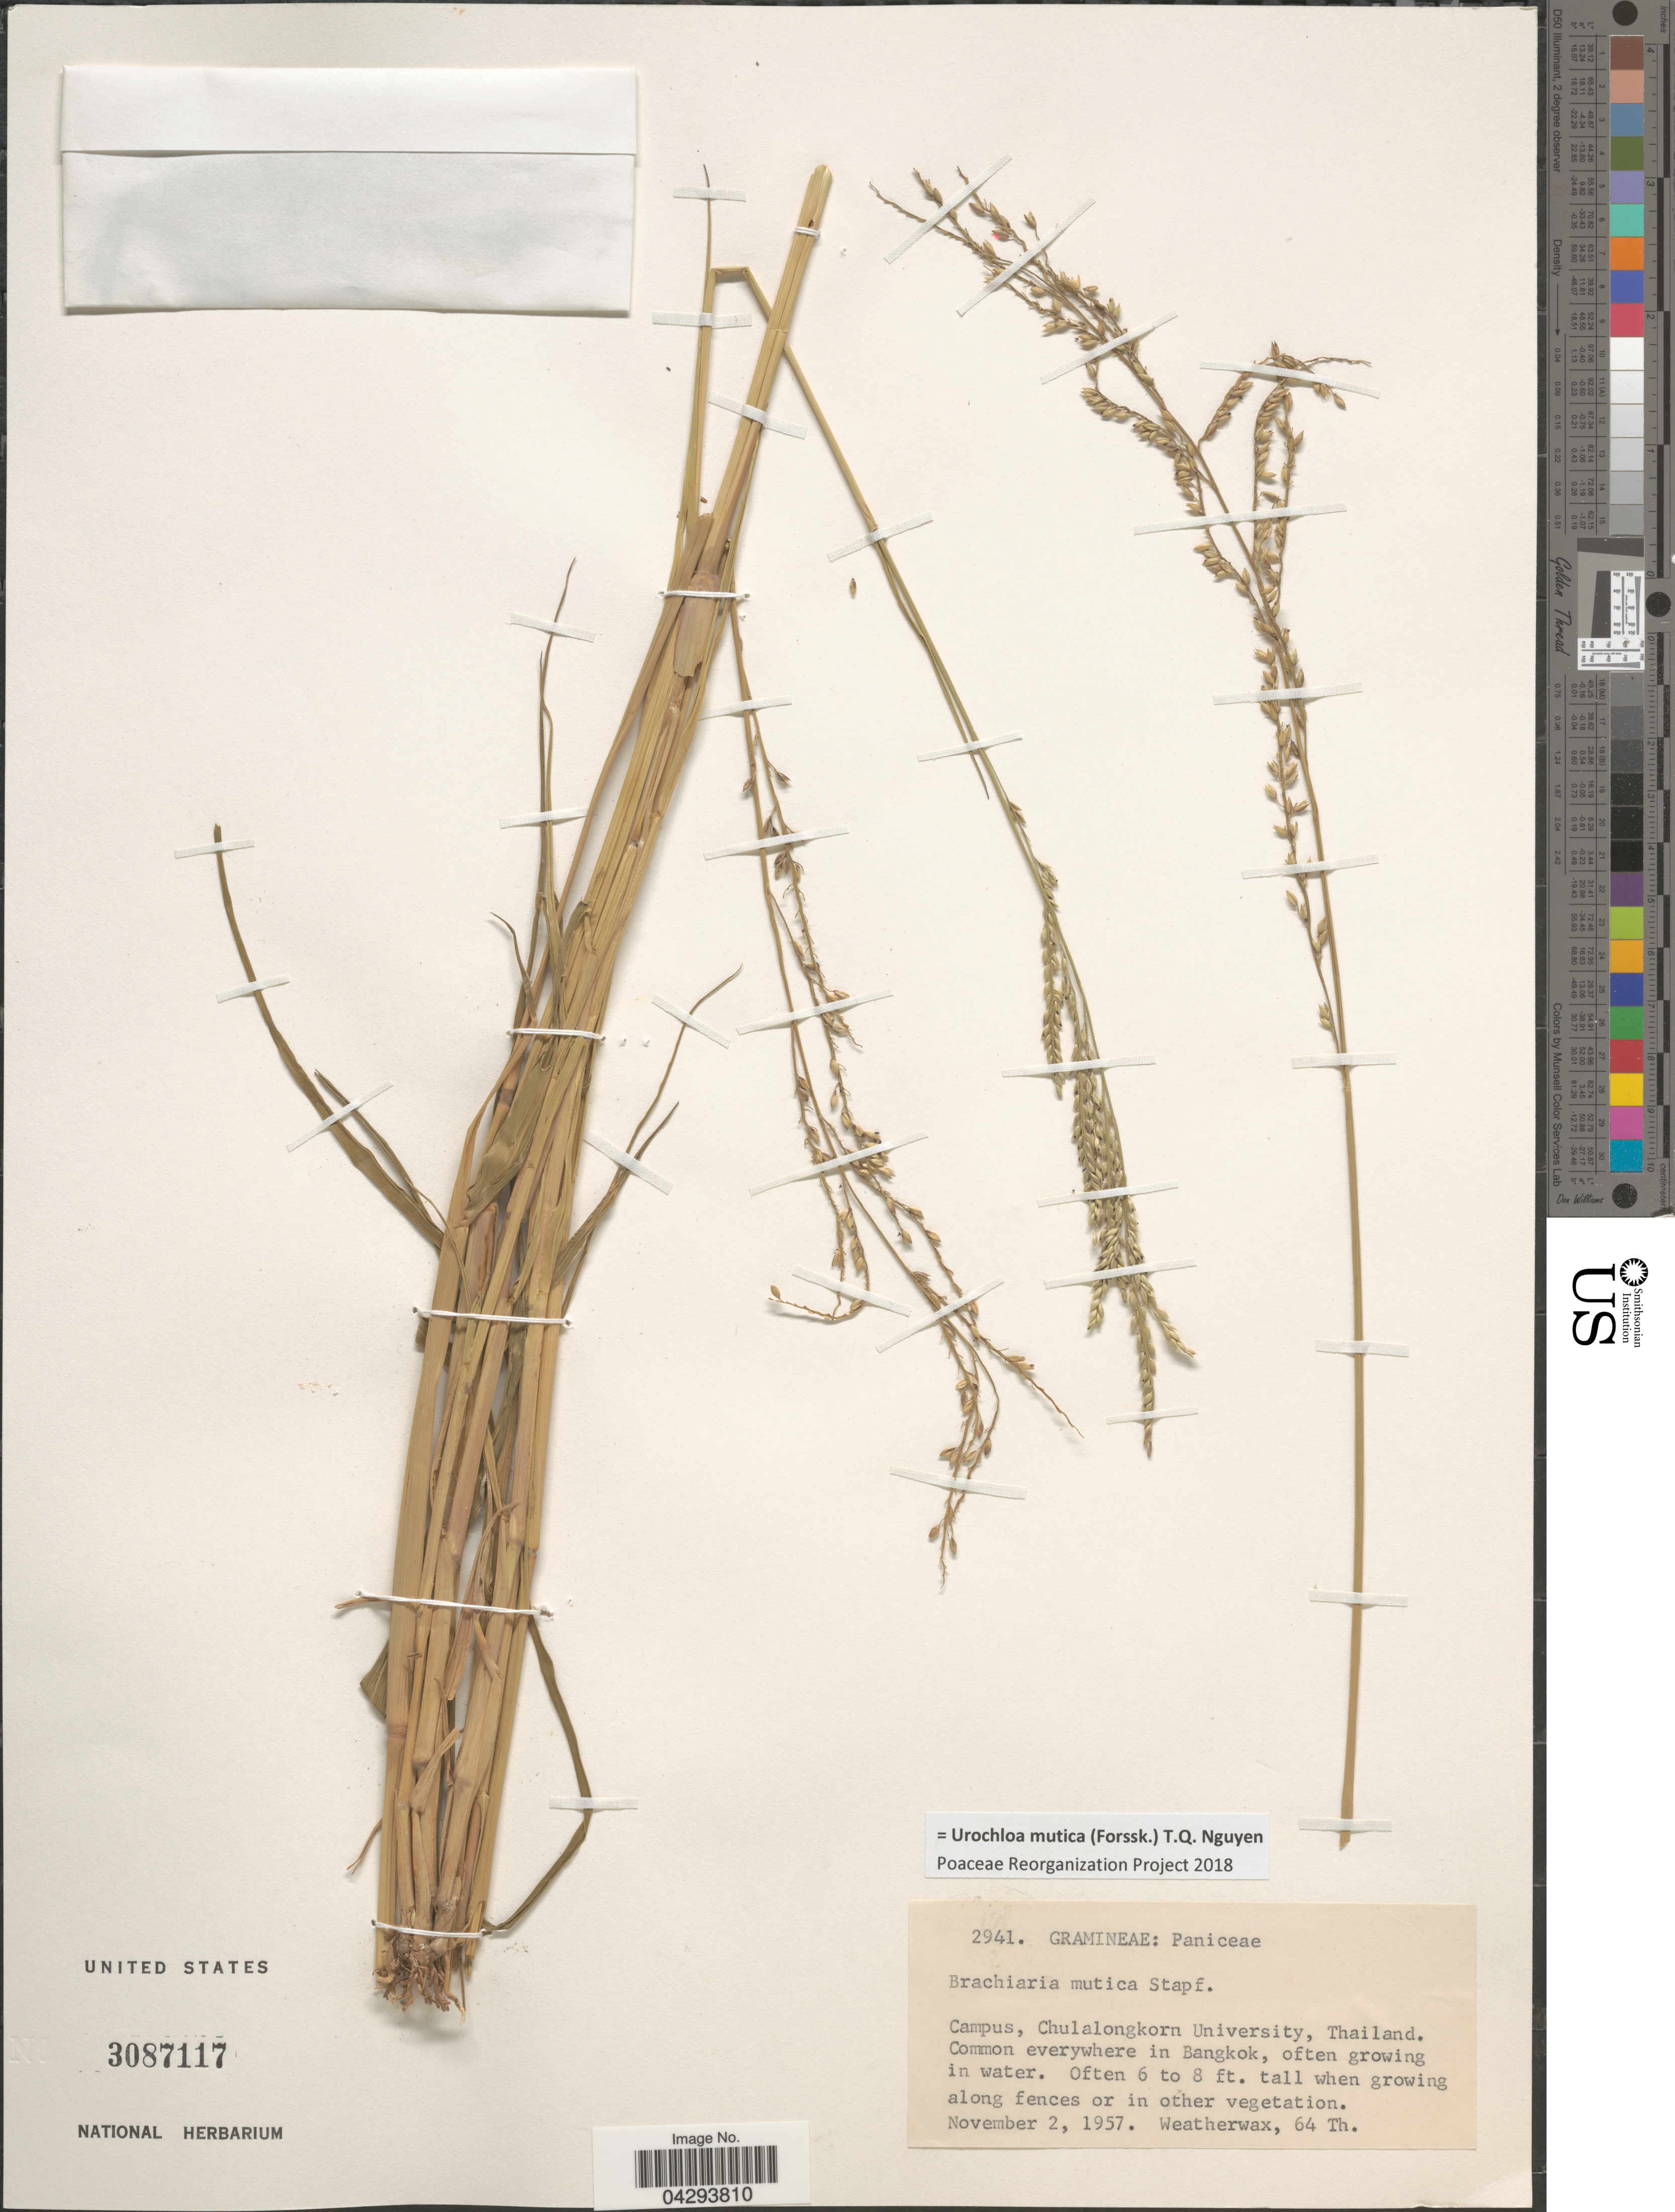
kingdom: Plantae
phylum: Tracheophyta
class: Liliopsida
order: Poales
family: Poaceae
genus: Urochloa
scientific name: Urochloa mutica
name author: (Forssk.) T.Q. Nguyen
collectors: -. Weatherwax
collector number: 2941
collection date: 1957-11-02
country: Thailand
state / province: Bangkok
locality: Campus, Chulalongkorn University.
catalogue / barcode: US 3087117